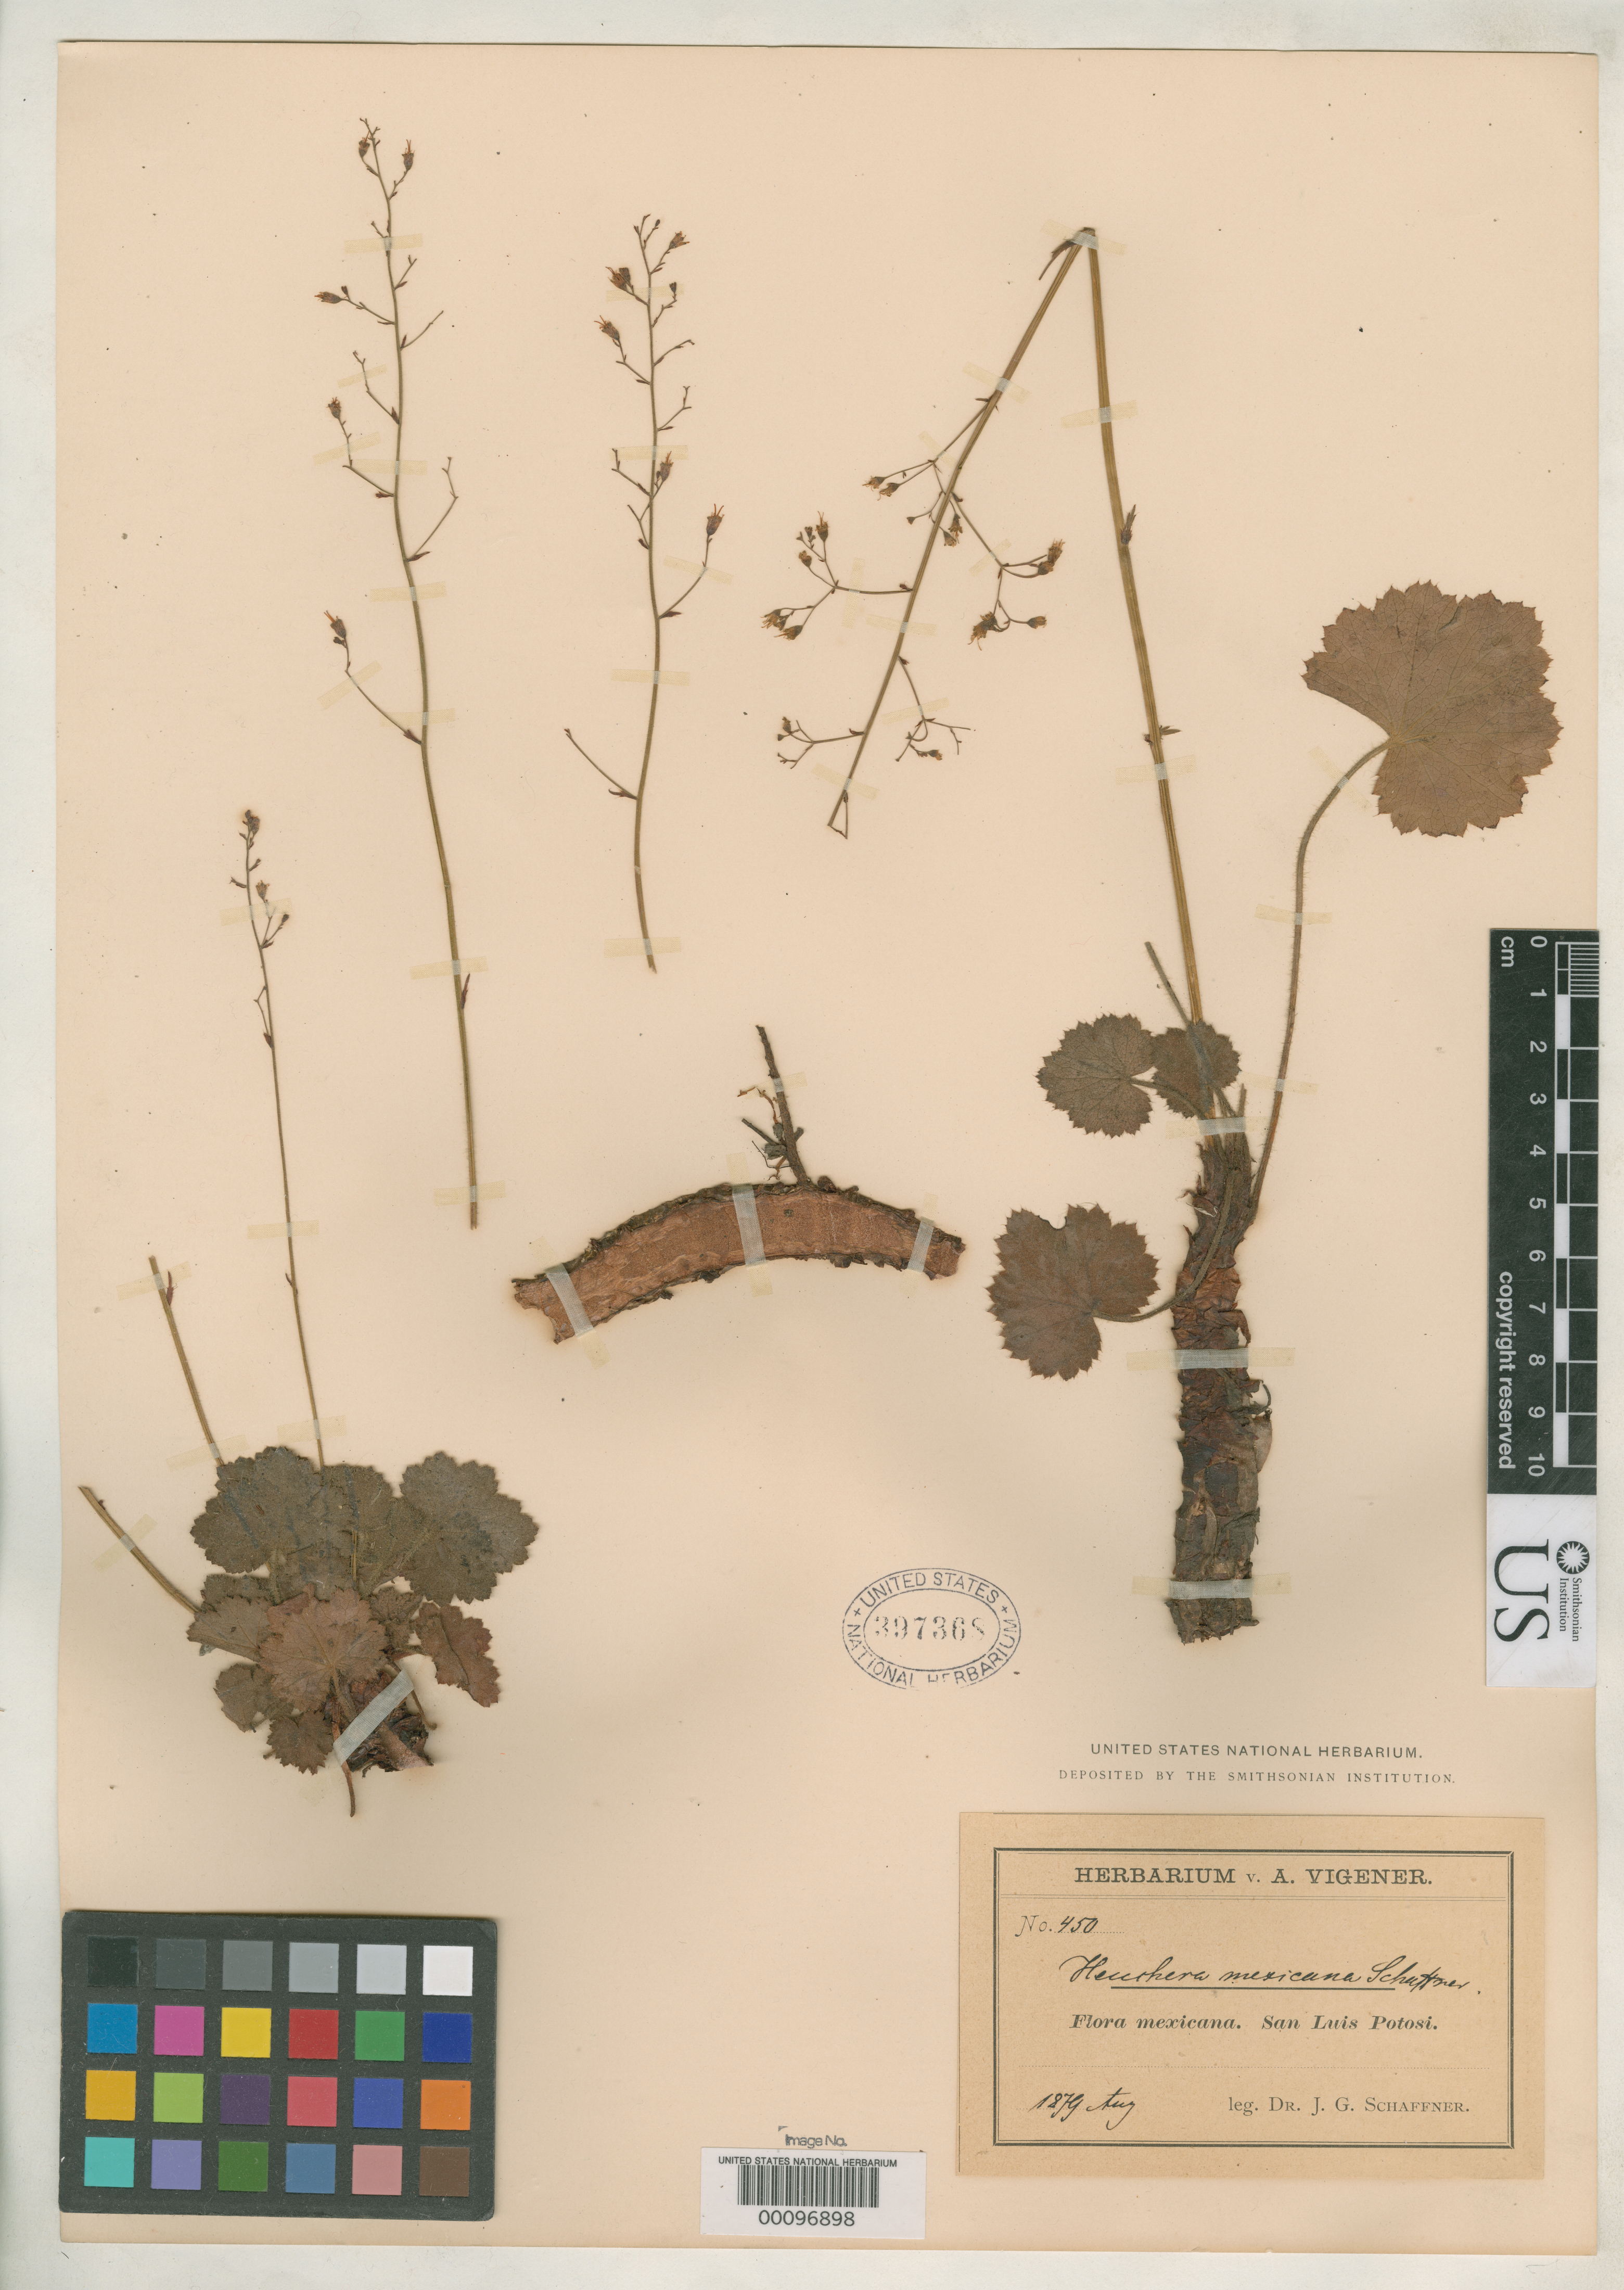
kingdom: Plantae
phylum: Tracheophyta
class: Magnoliopsida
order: Saxifragales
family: Saxifragaceae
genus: Heuchera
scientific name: Heuchera mexicana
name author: W. Schaffn. ex Small & Rydb.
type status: Isotype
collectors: J. G. Schaffner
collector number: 450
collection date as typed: Aug 1879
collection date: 1879-08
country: Mexico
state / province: San Luis Potosi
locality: Mountains near Morelos.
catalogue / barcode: US 397368